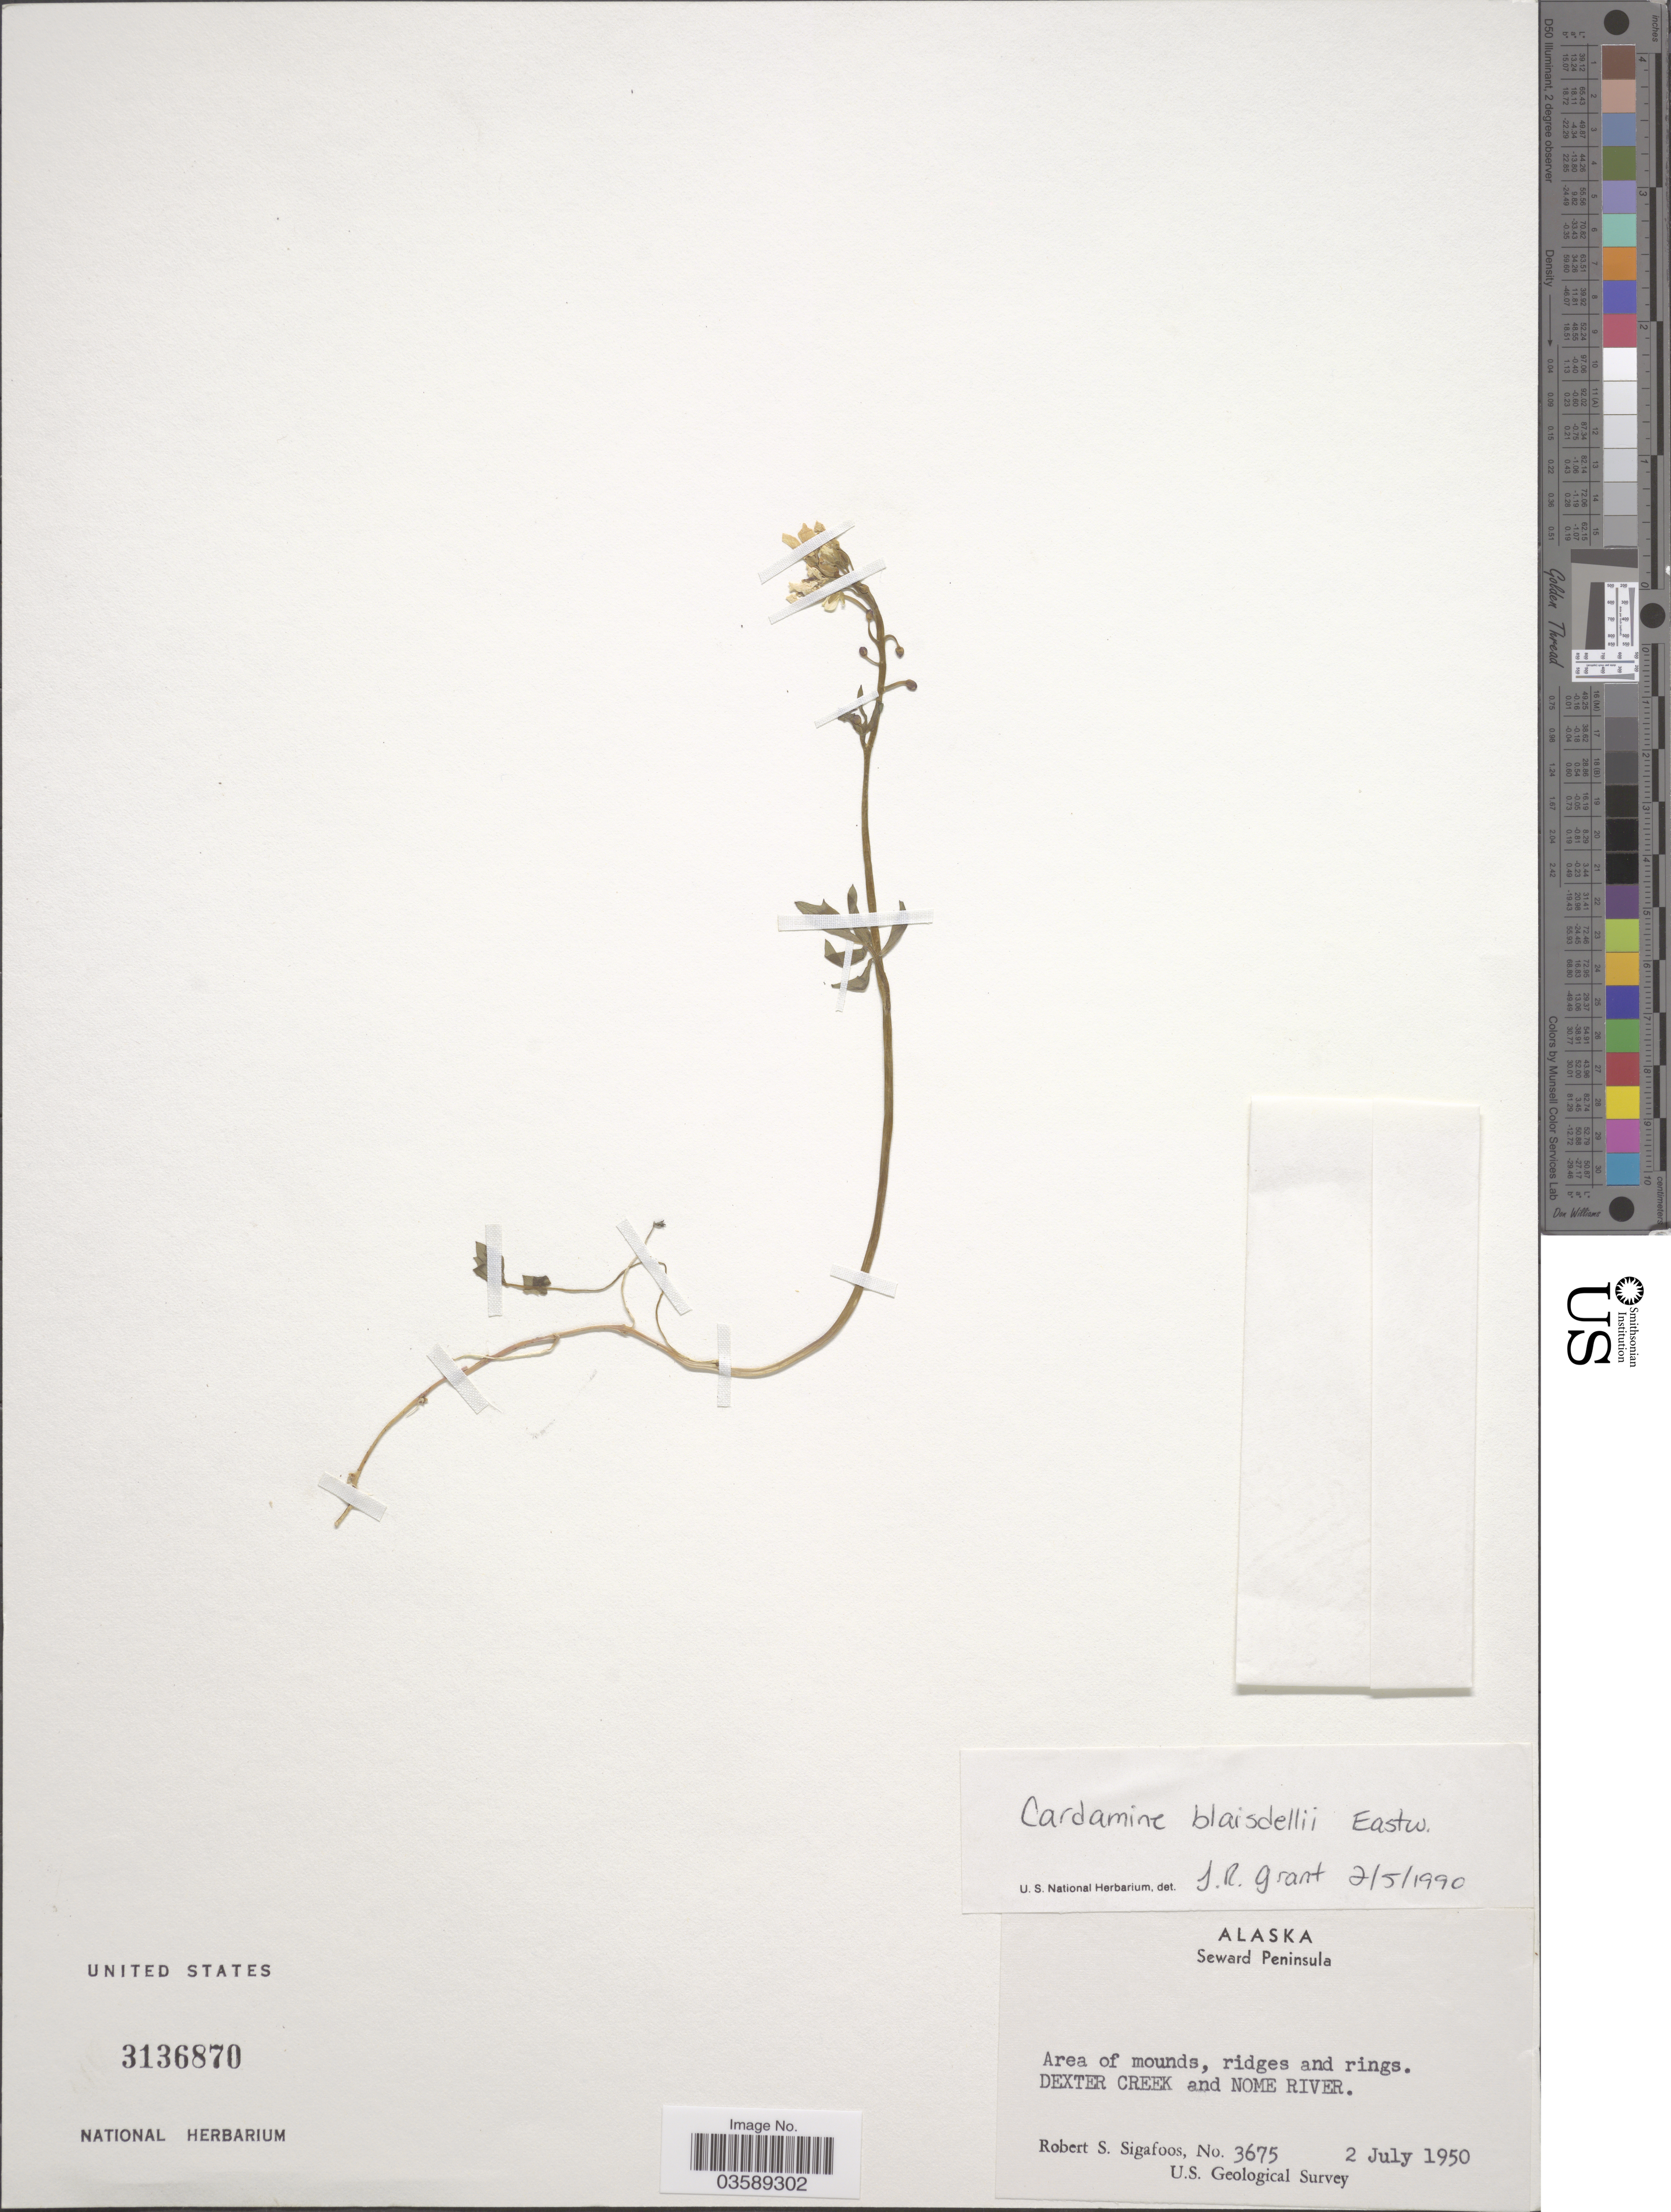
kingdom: Plantae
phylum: Tracheophyta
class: Magnoliopsida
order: Brassicales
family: Brassicaceae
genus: Cardamine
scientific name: Cardamine microphylla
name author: Adams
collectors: R. Sigafoos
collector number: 3675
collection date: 1950-07-02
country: United States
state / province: Alaska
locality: Seward Peninsula. Area of mounds, ridges and rings. Dexter Creek and Nome River.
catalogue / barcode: US 3136870